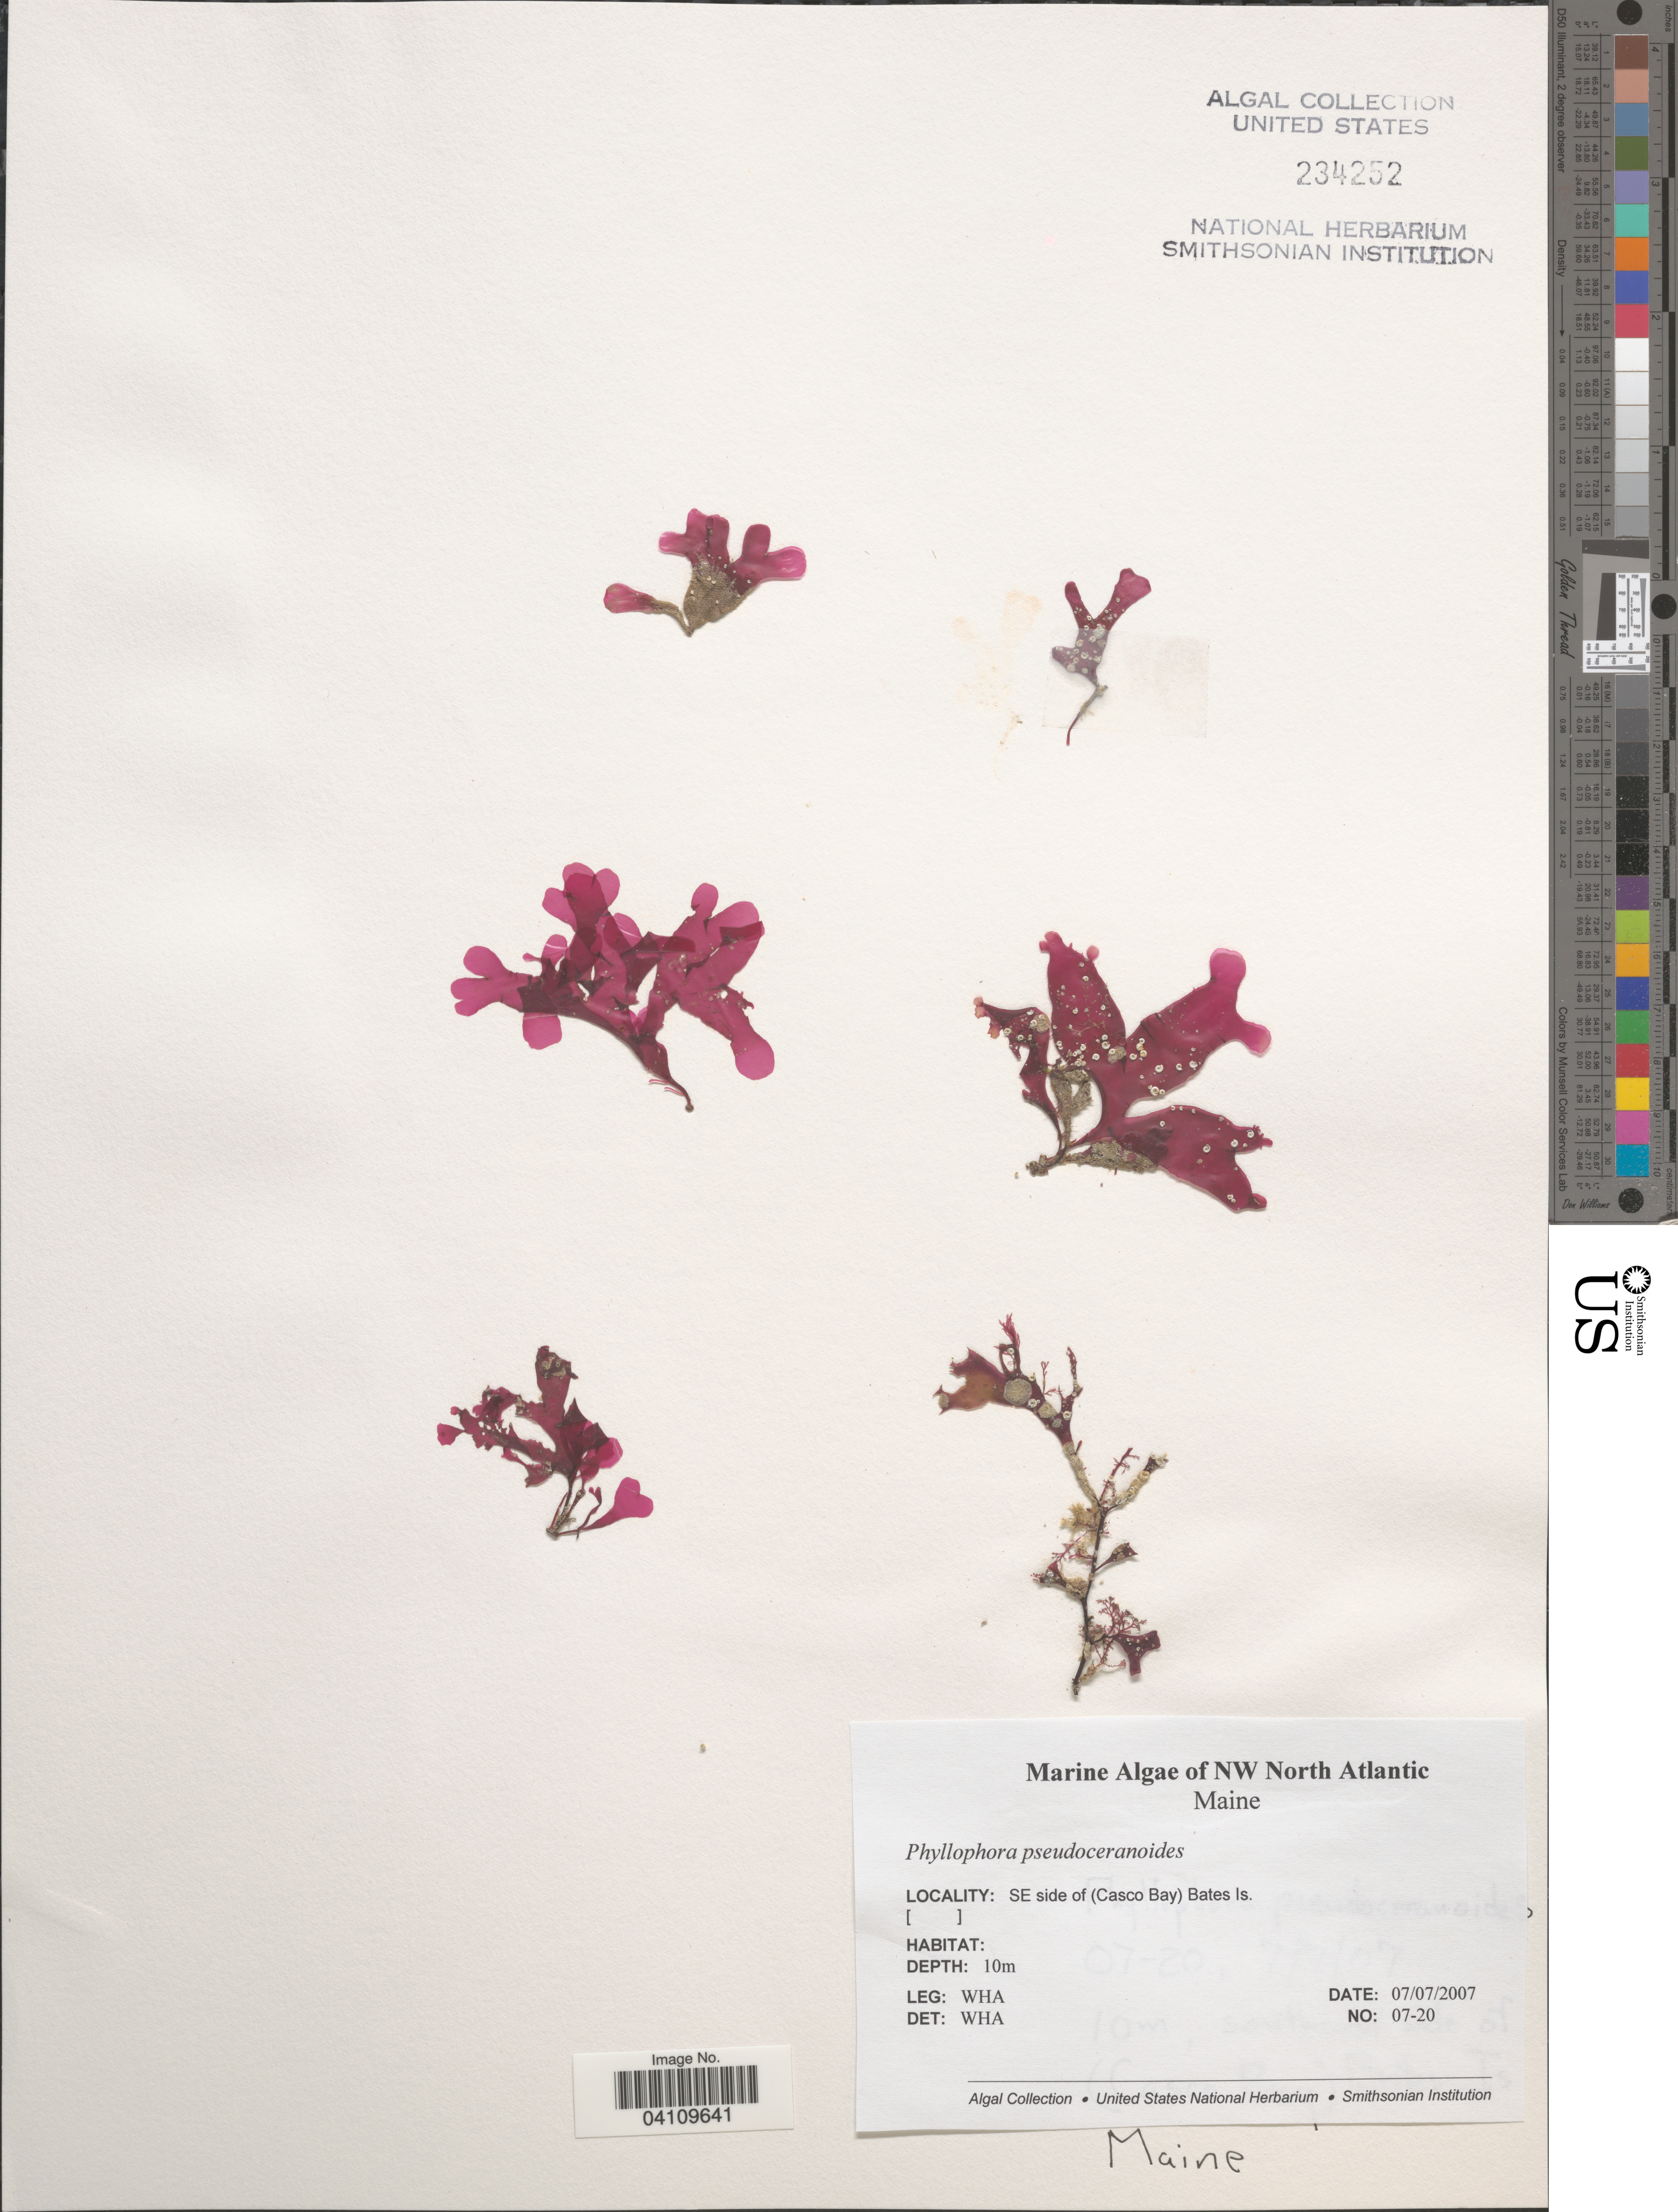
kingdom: Plantae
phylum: Rhodophyta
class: Florideophyceae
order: Gigartinales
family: Phyllophoraceae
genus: Phyllophora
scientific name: Phyllophora pseudoceranoides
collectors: W. H. Adey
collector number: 07-20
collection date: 2007-07-07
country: United States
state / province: Maine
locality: NW North Atlantic. SE side of (Casco Bay) Bates Is.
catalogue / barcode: US 234252